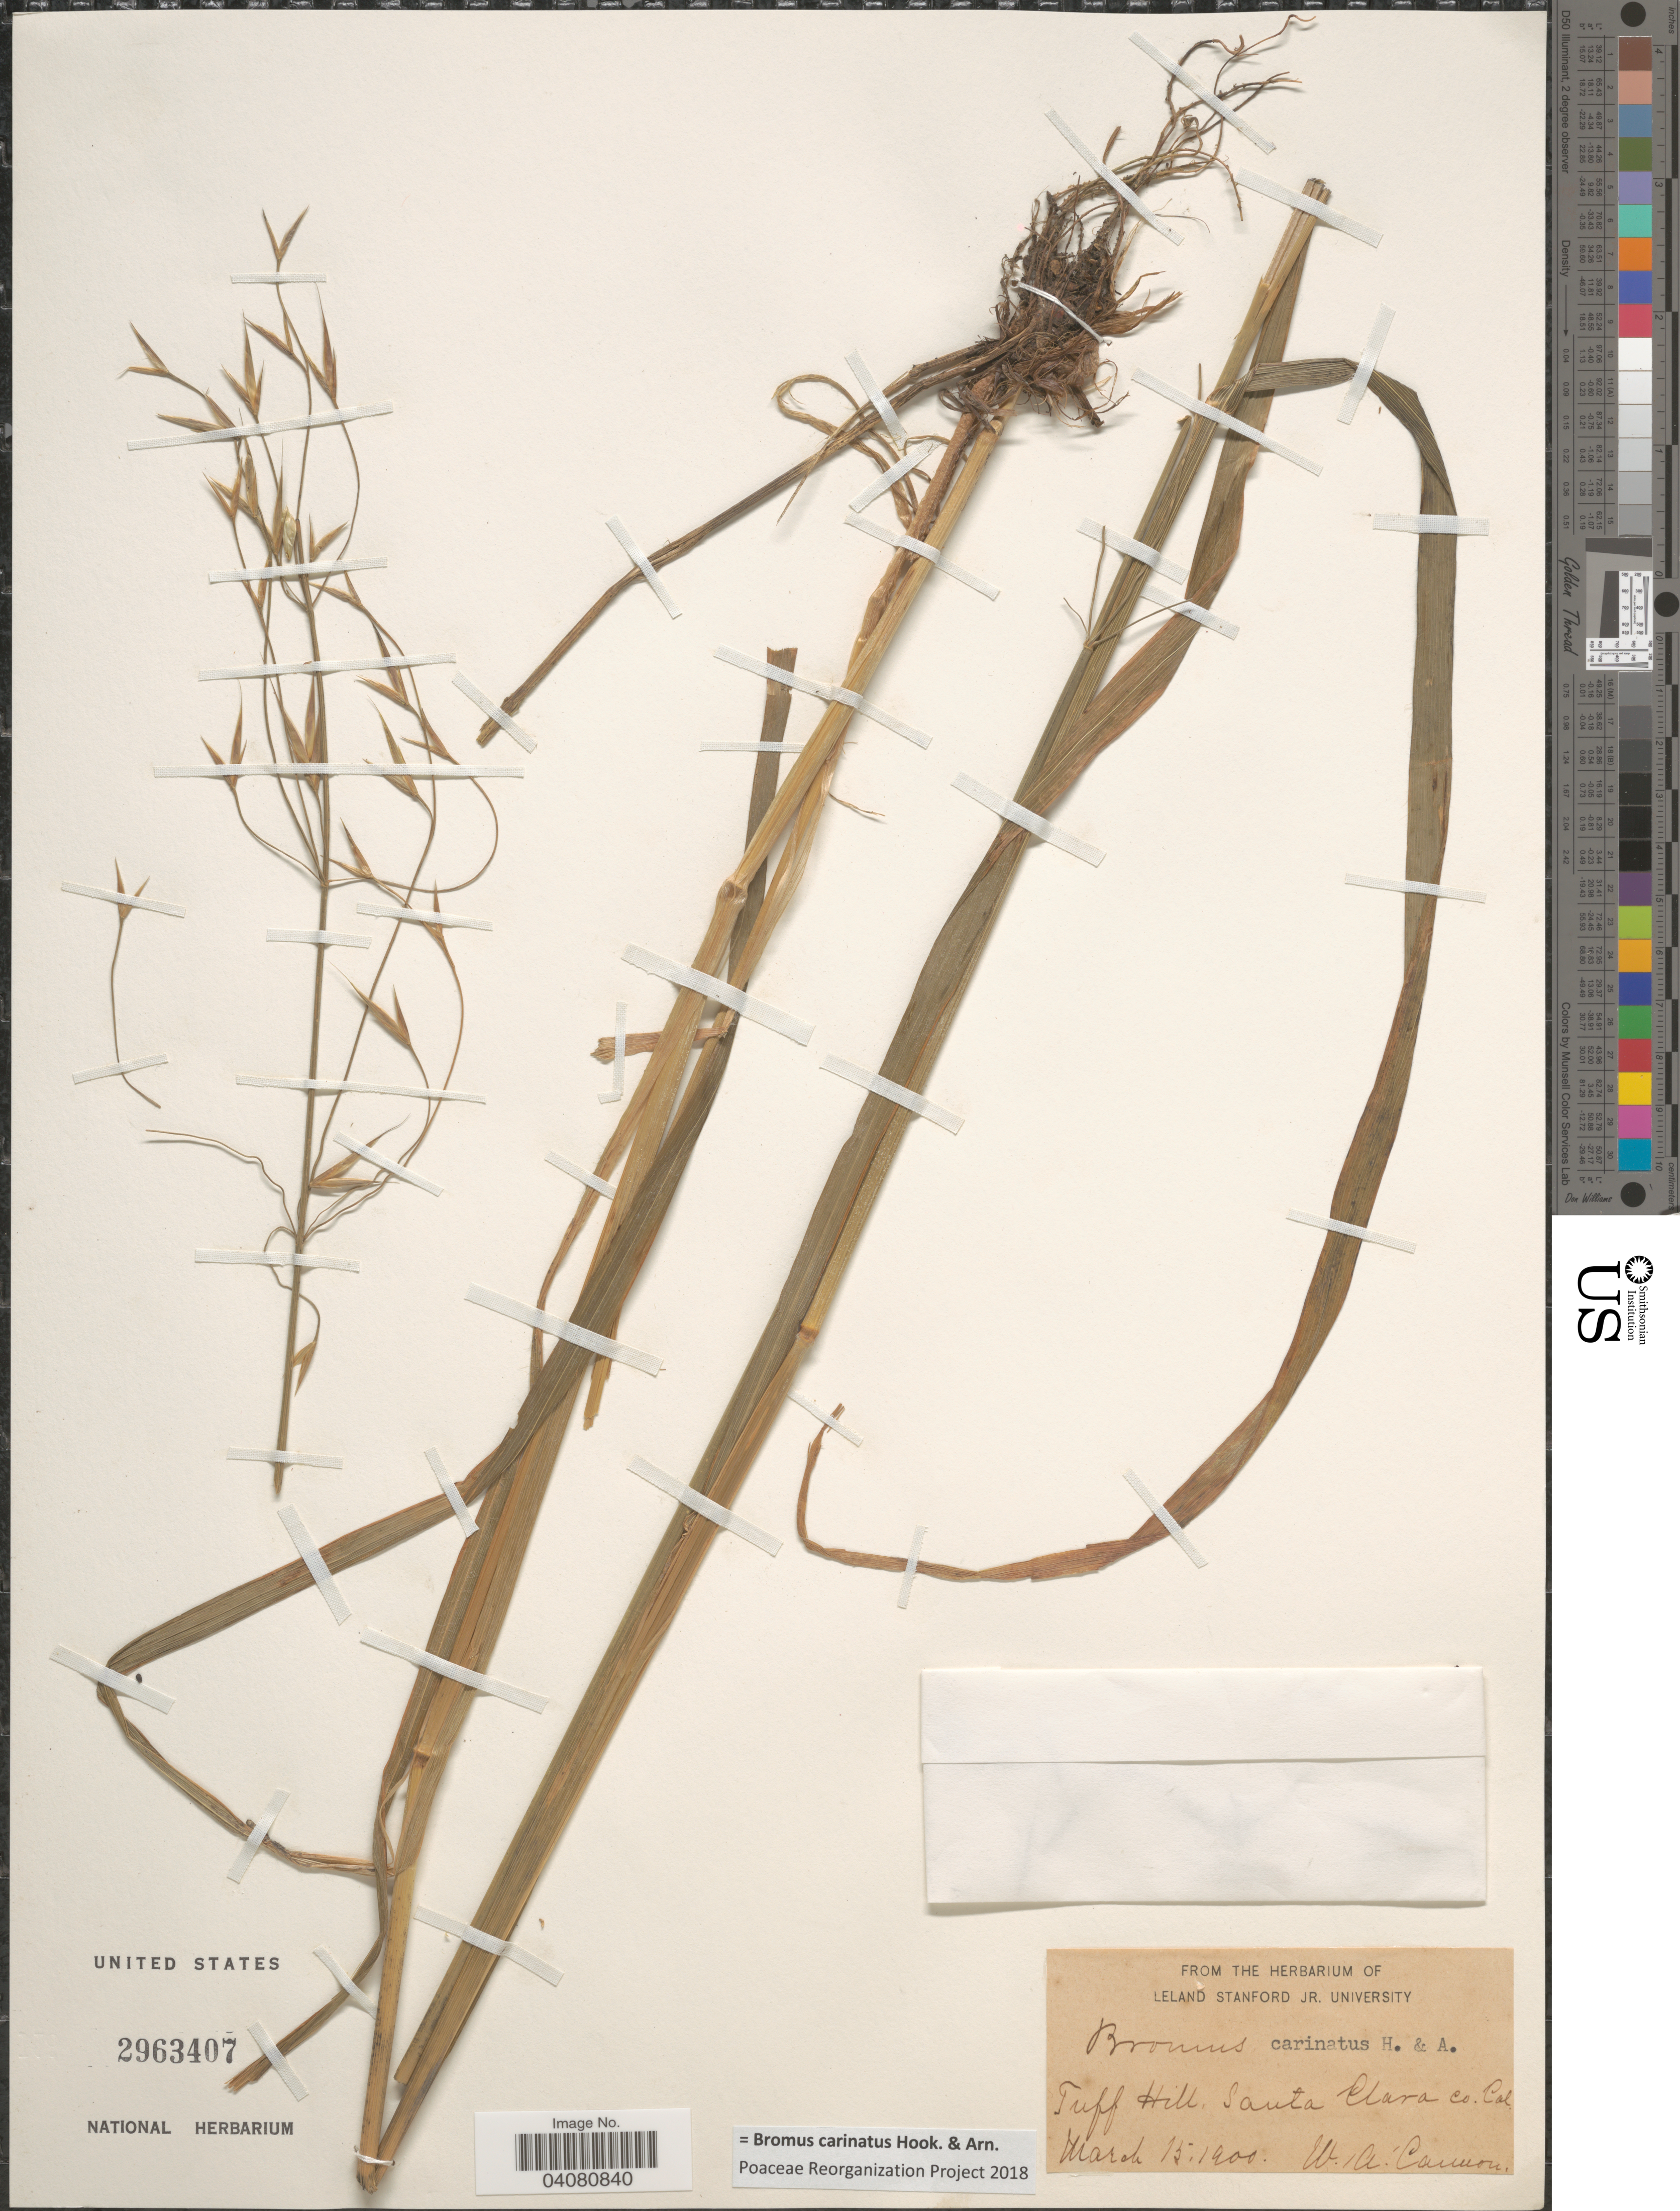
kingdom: Plantae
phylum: Tracheophyta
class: Liliopsida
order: Poales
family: Poaceae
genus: Bromus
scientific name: Bromus carinatus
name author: Hook. & Arn.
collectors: W. Cannon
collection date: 1900-03-15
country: United States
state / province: California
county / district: Santa Clara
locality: Tuff Hill, Santa Clara Co.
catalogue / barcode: US 2963407